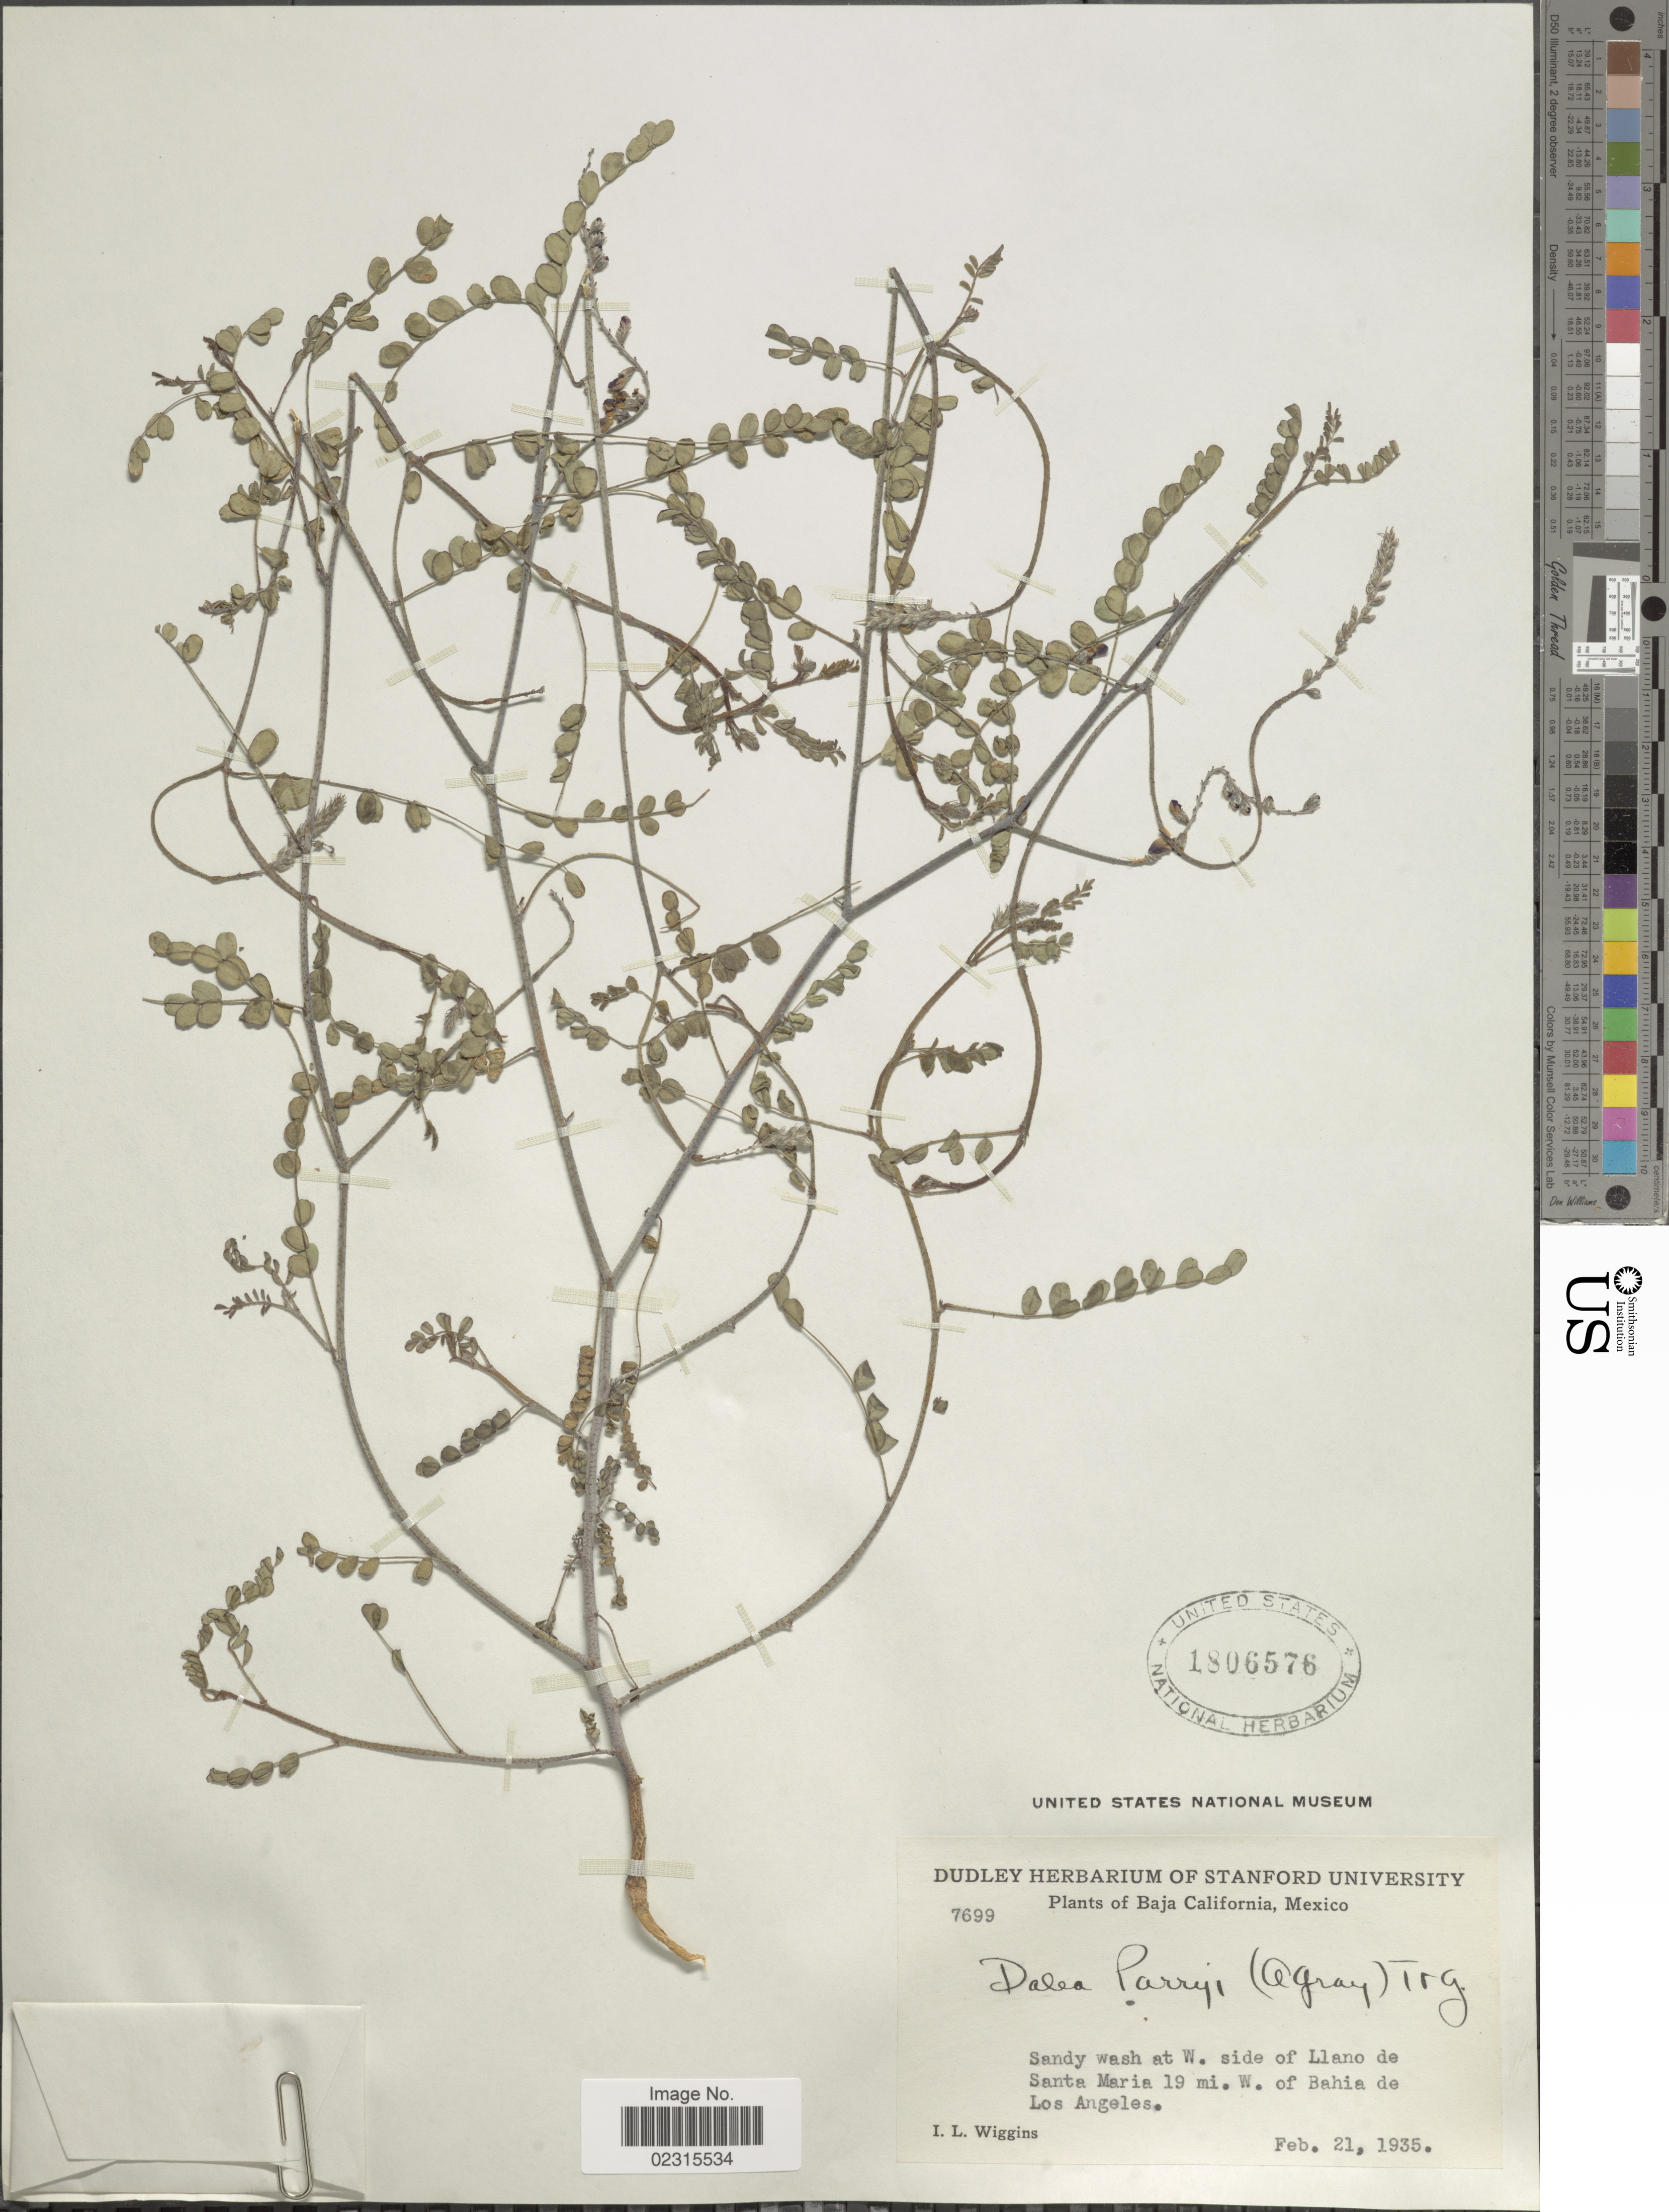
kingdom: Plantae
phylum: Tracheophyta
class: Magnoliopsida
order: Fabales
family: Fabaceae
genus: Marina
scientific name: Marina parryi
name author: (Torr. & A. Gray) Barneby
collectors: I. L. Wiggins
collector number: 7699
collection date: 1935-02-21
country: Mexico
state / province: Baja California Norte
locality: At W. side of Llano de Santa Maria 19 mi. W. of Bahia de Los Angeles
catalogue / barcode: US 1806576